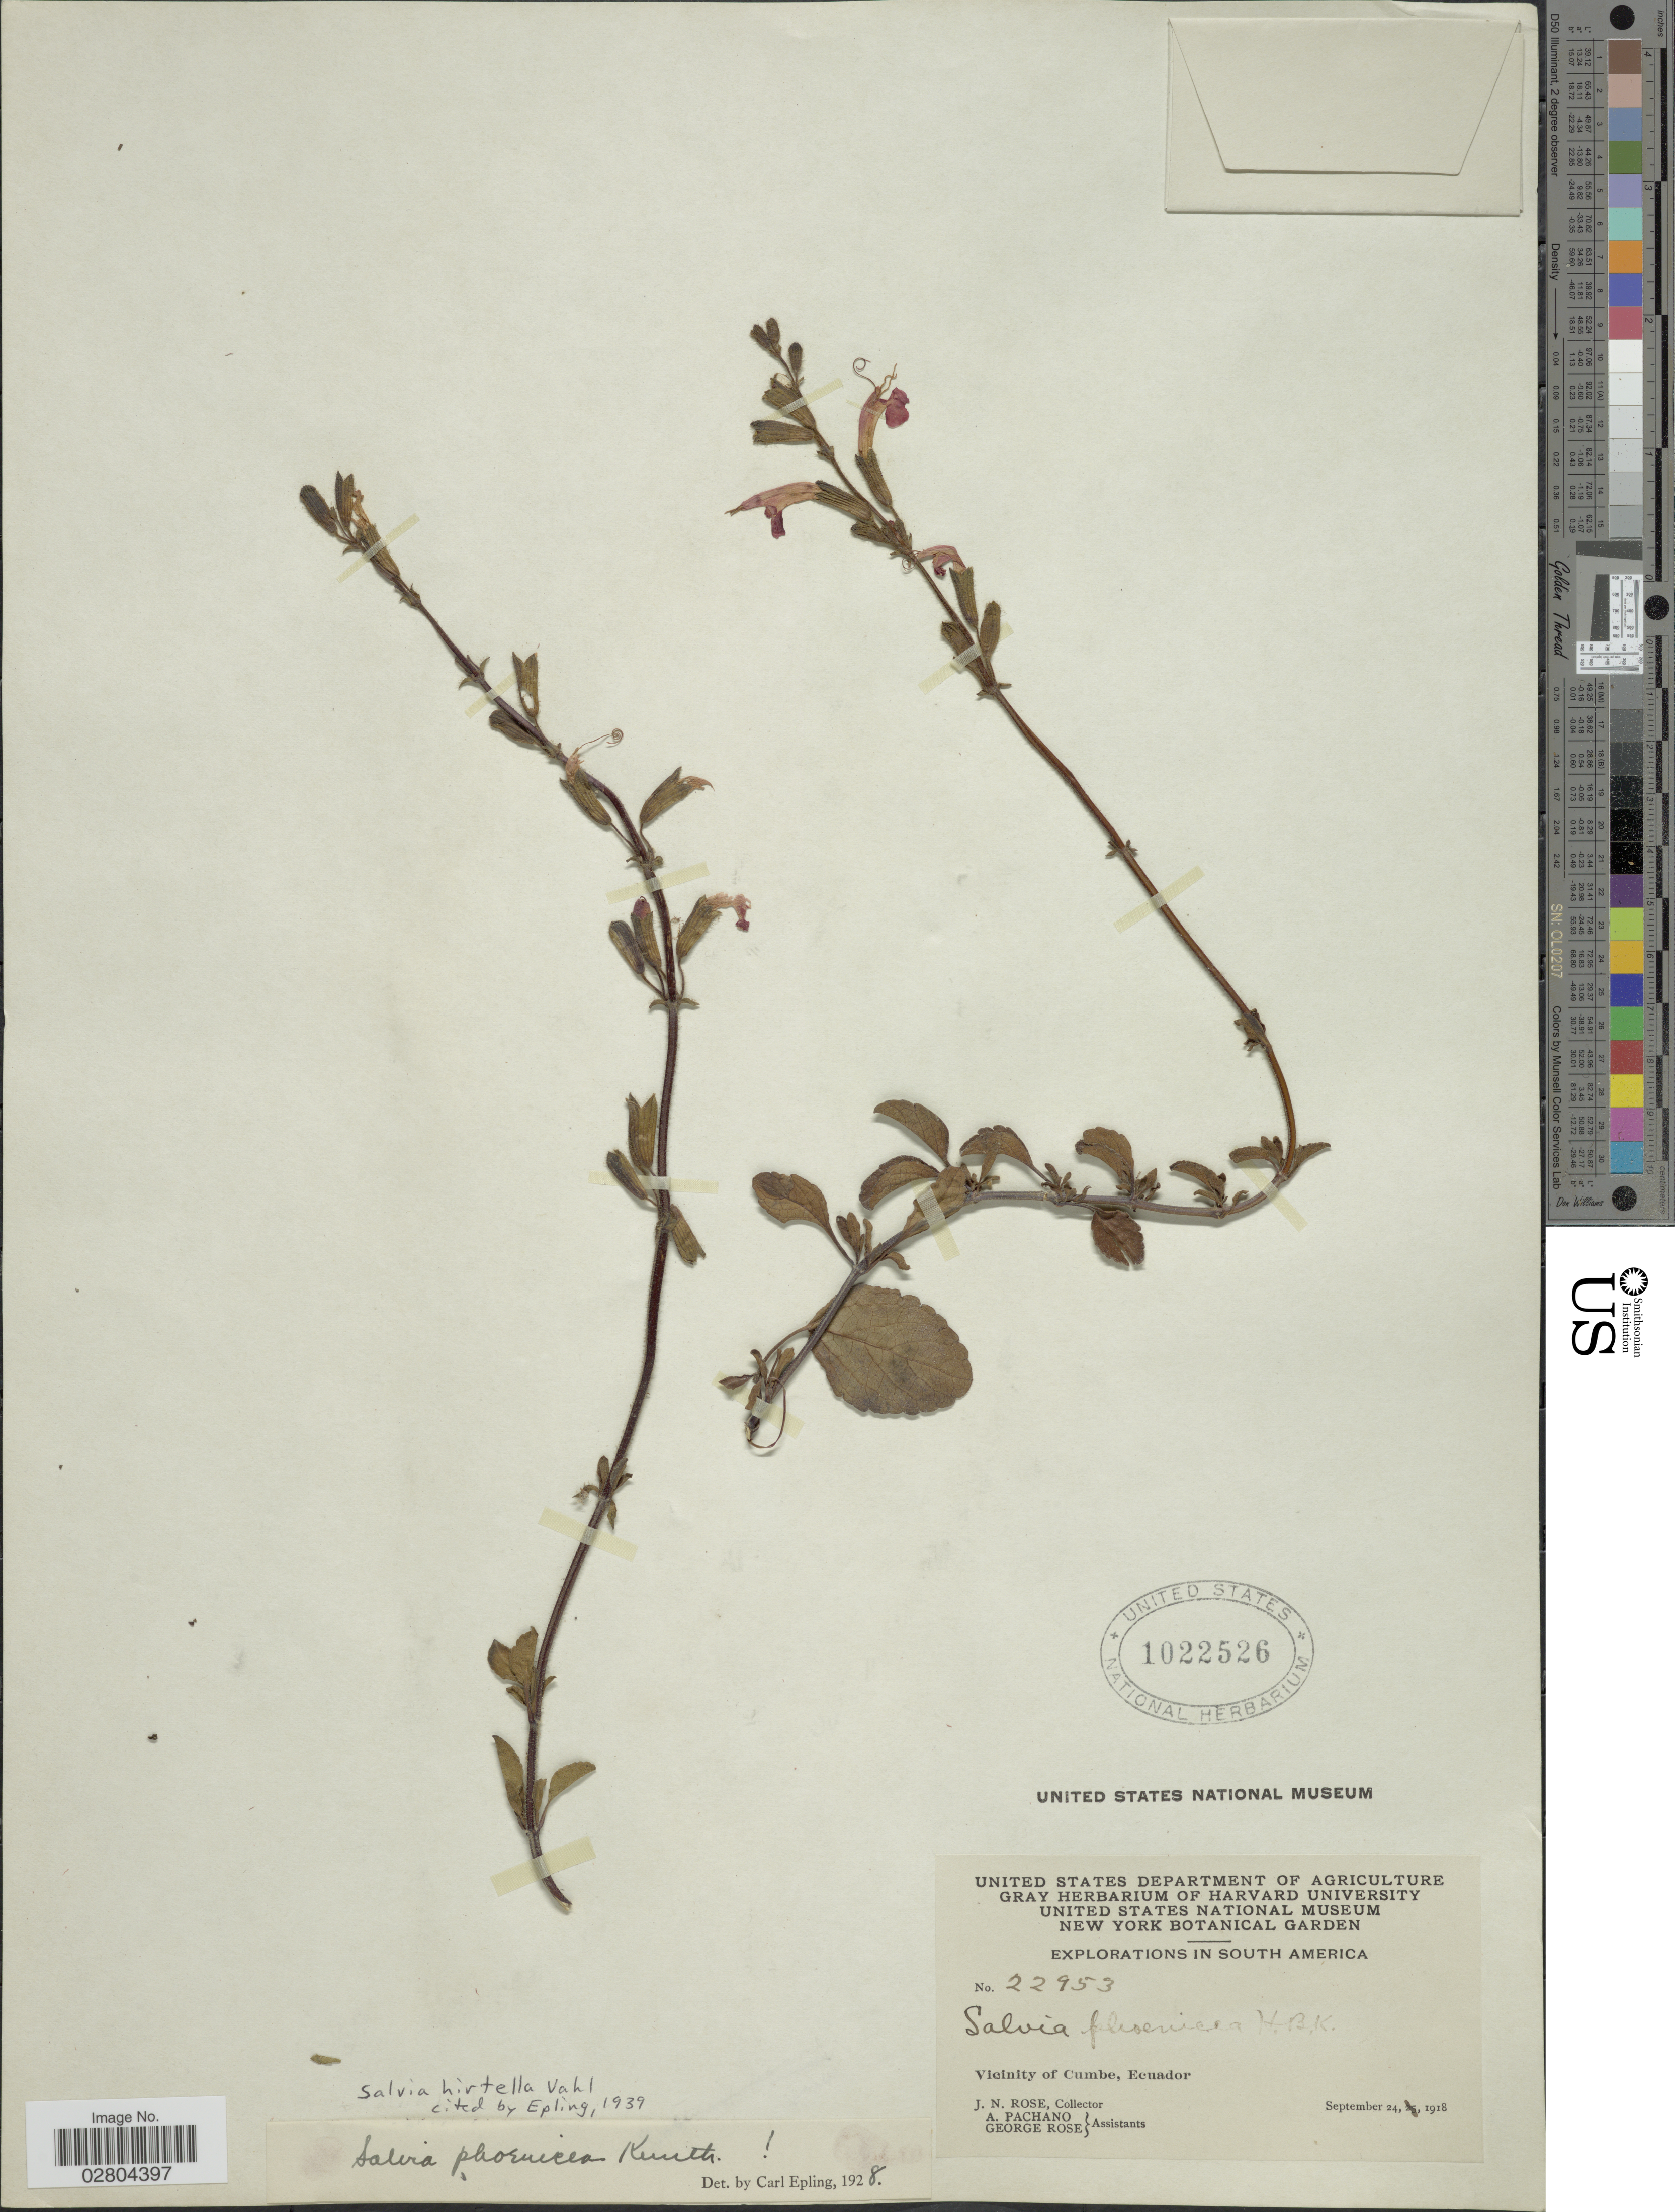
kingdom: Plantae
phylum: Tracheophyta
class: Magnoliopsida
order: Lamiales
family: Lamiaceae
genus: Salvia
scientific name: Salvia hirtella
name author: Vahl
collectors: J. N. Rose, A. Pachano & G. Rose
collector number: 22953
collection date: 1918-09-24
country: Ecuador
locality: Vicinity of Cumbe.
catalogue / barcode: US 1022526